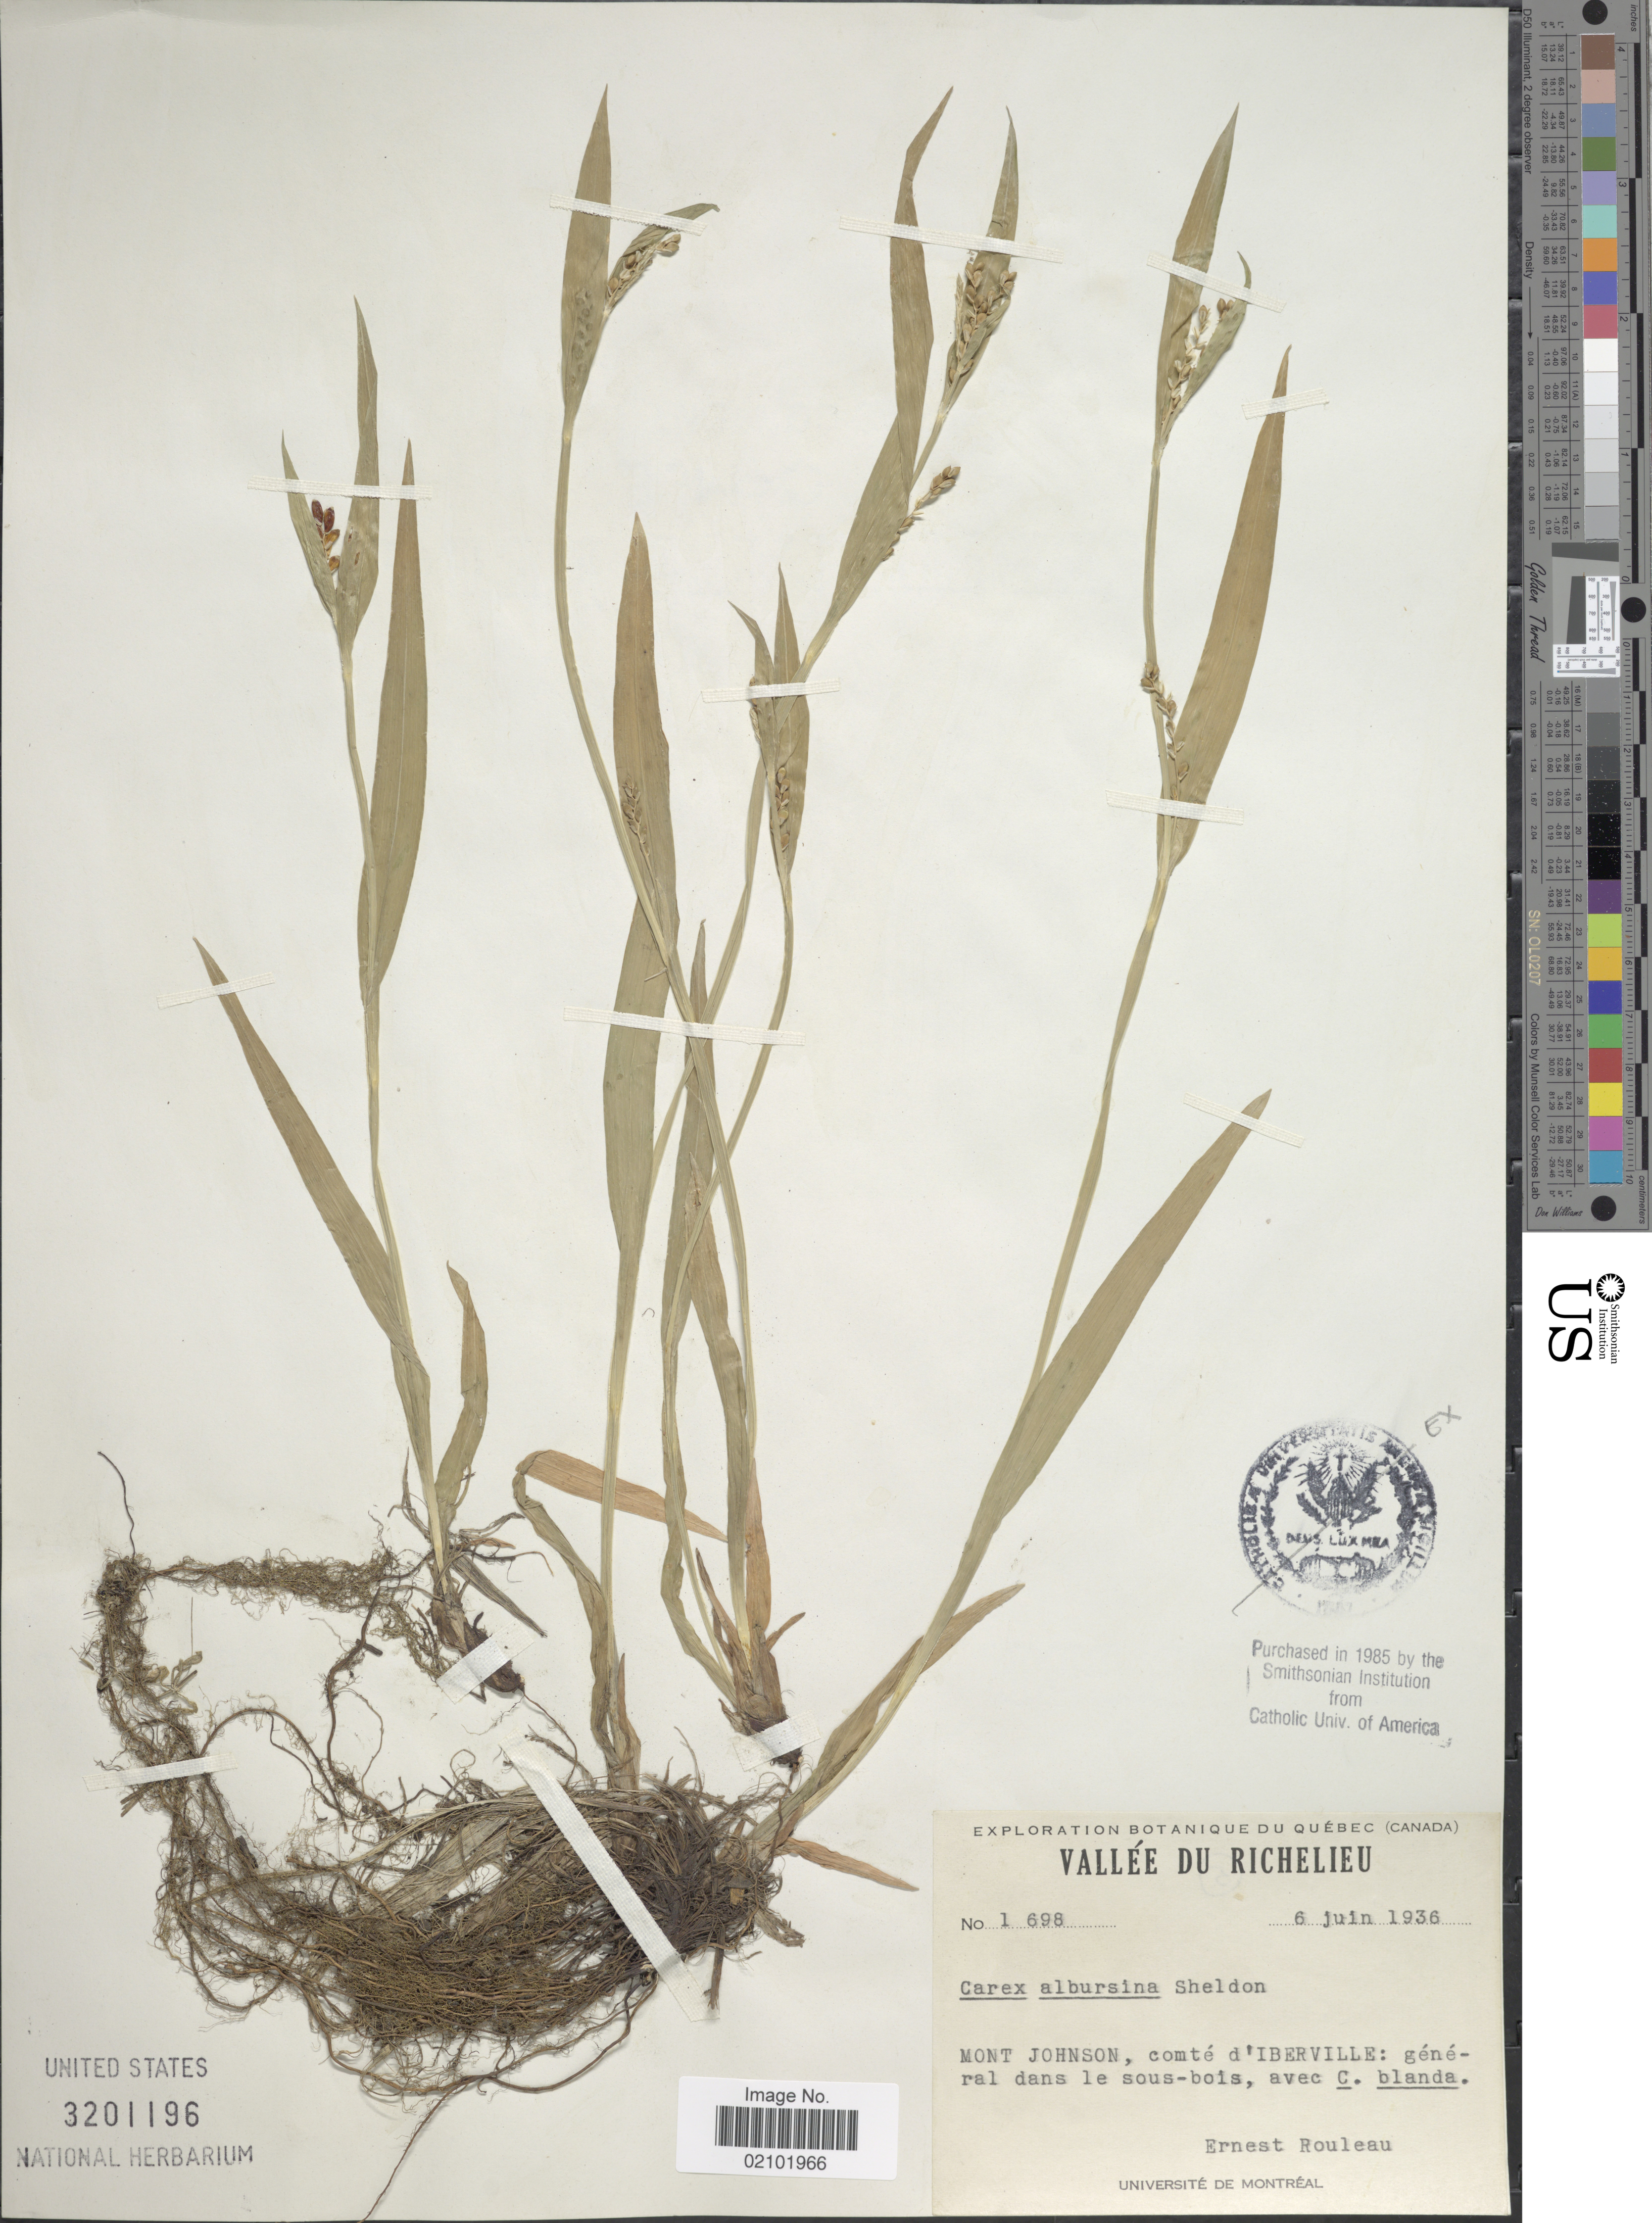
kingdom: Plantae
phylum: Tracheophyta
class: Liliopsida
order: Poales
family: Cyperaceae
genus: Carex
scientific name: Carex albursina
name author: E. Sheld.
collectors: E. Rouleau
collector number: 1698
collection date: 1936-06-06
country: Canada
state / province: Quebec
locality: Valleé du Richelieu. Mont Johnson, comté d'Iberville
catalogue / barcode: US 3201196